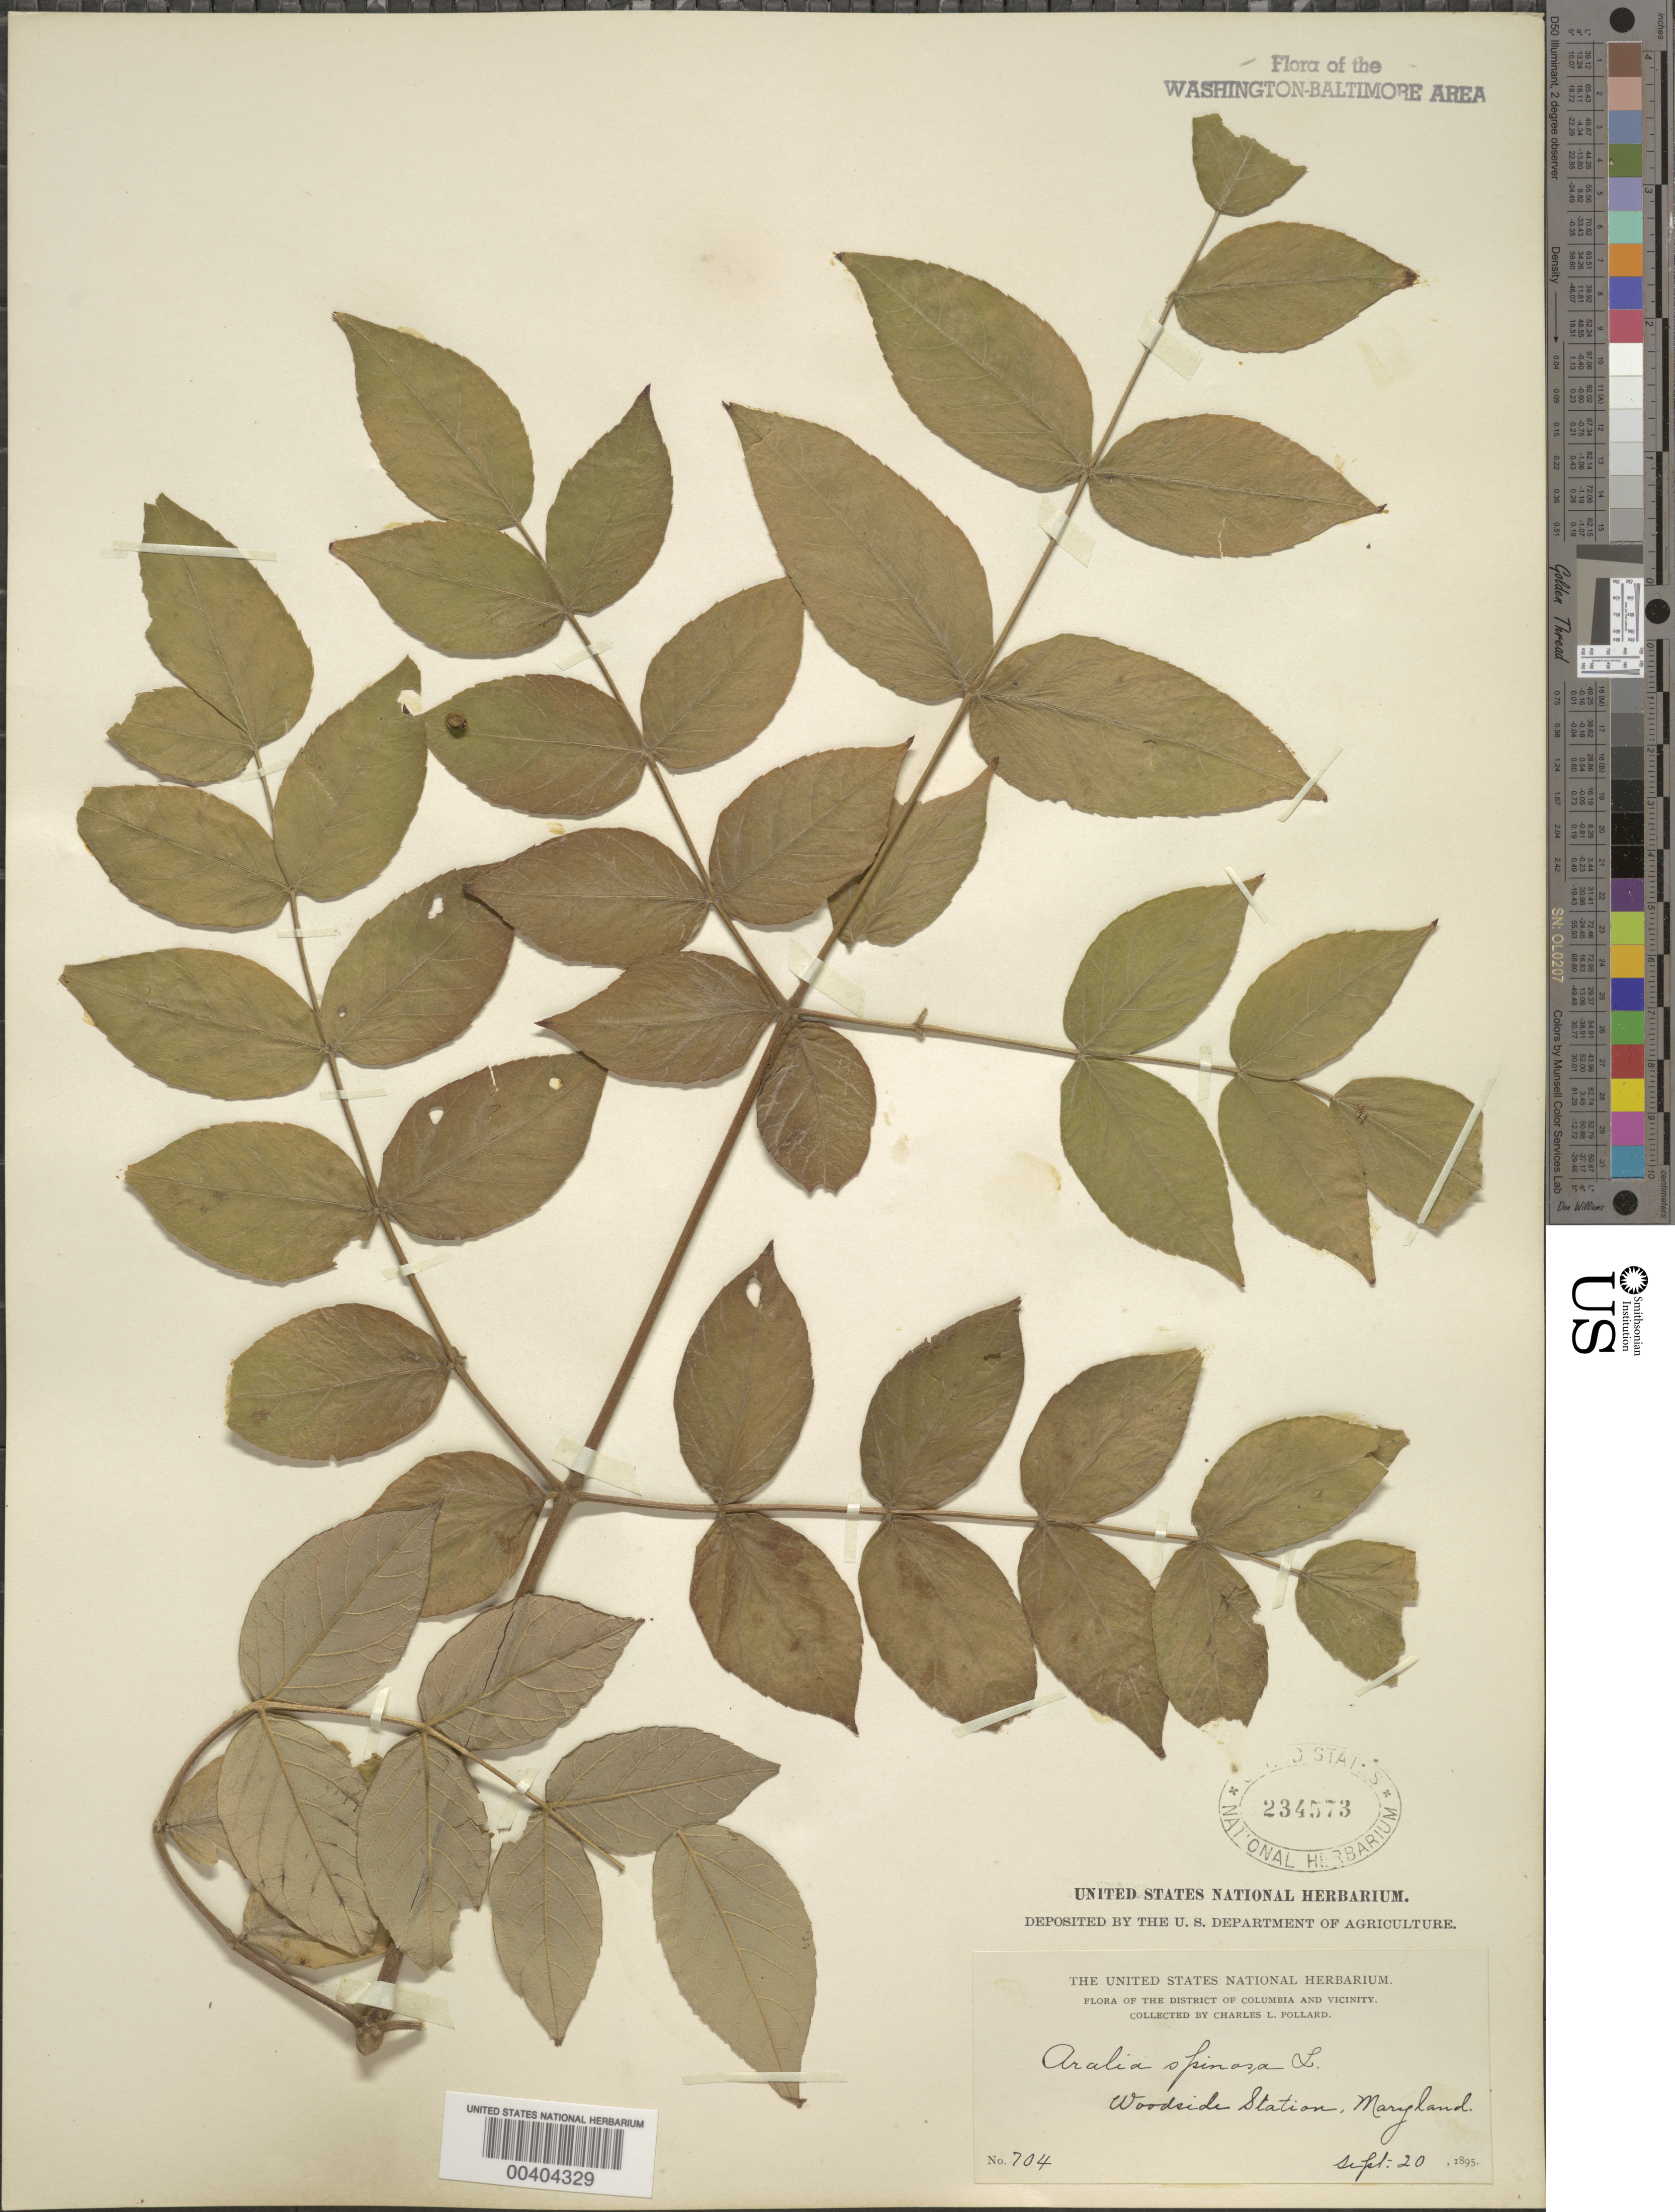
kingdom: Plantae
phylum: Tracheophyta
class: Magnoliopsida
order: Apiales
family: Araliaceae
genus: Aralia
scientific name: Aralia spinosa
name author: L.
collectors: C. L. Pollard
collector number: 704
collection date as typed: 20 Sep 1895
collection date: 1895-09-20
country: United States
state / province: Maryland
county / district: Montgomery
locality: Woodside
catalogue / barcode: US 234573